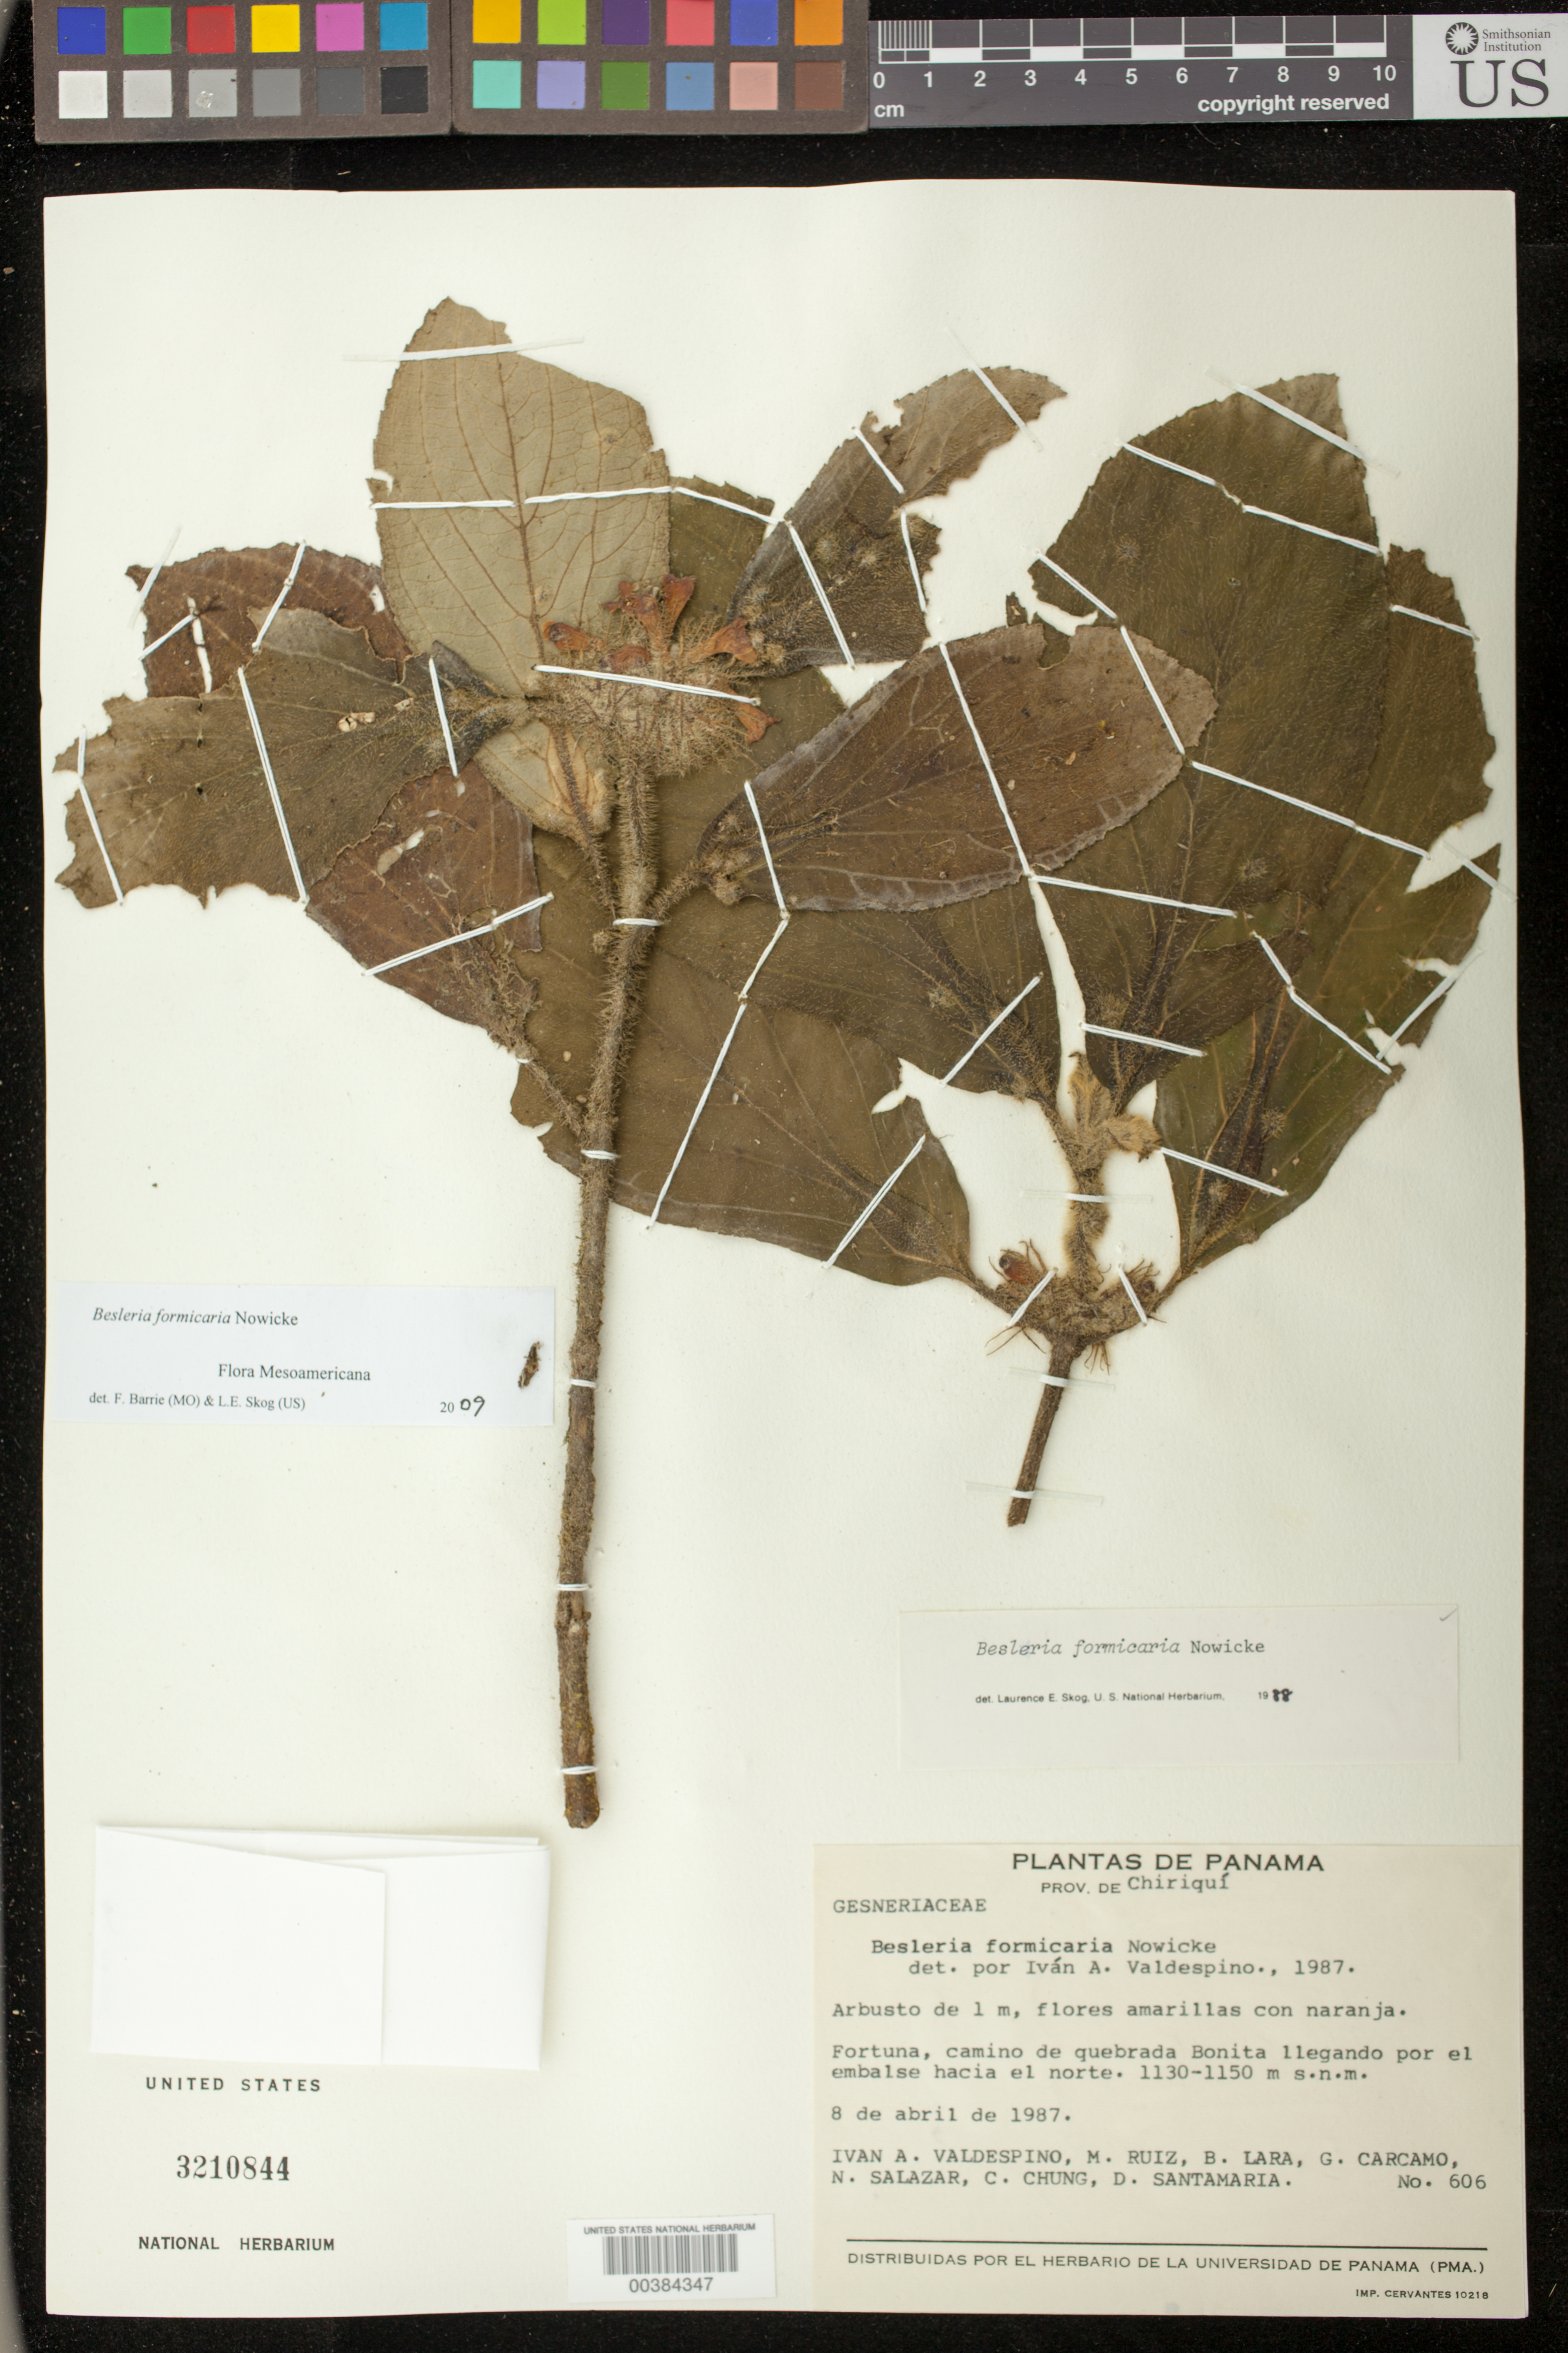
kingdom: Plantae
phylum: Tracheophyta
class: Magnoliopsida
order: Lamiales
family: Gesneriaceae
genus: Besleria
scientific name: Besleria formicaria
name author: Nowicke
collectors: I. A. Valdespino, M. Ruiz, C. Chung, G. Carcamo, N. Salazar & et al.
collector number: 606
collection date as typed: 08 Apr 1987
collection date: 1987-04-08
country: Panama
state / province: Chiriquí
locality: Fortuna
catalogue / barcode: US 3210844